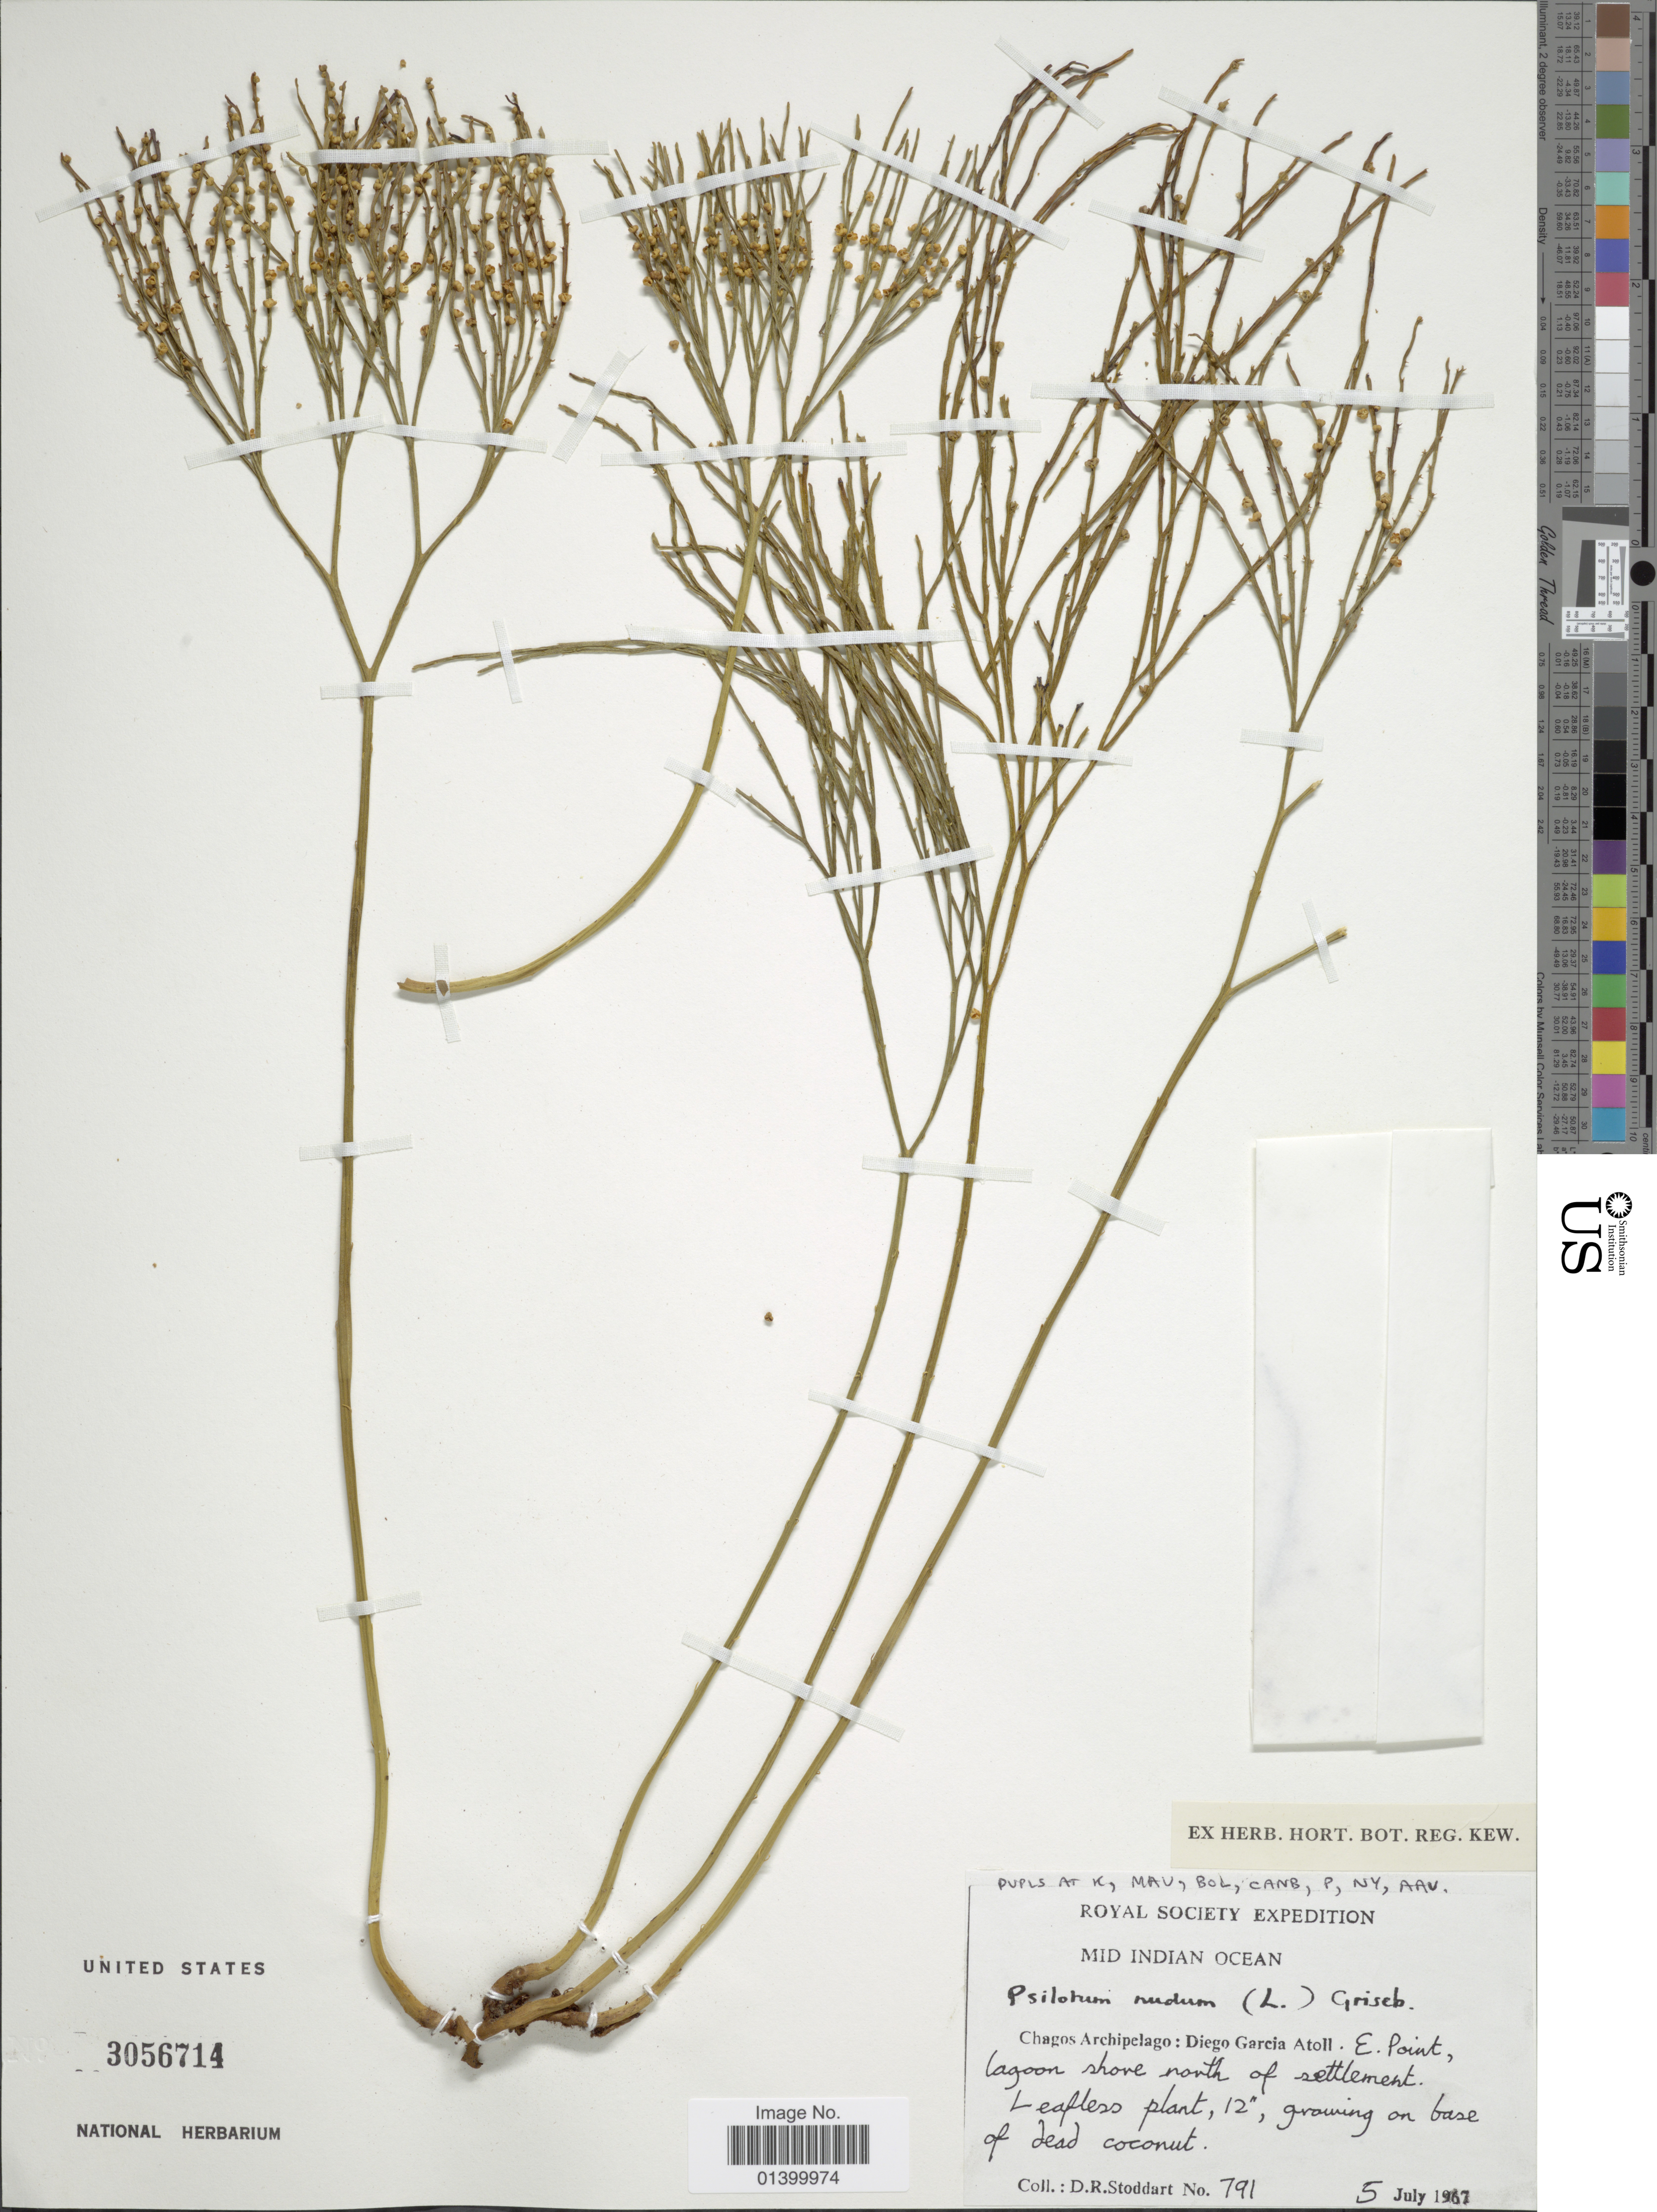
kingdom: Plantae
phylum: Tracheophyta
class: Polypodiopsida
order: Psilotales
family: Psilotaceae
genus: Psilotum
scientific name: Psilotum nudum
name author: (L.) P. Beauv.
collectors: D. R. Stoddart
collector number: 791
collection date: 1947-07-05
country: British Indian Ocean Territory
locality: Mid Indian Ocean. Chagos Archipelago: Diego Garcia Atoll. E. Point, lagoon shore north of settlement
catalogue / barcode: US 3056714